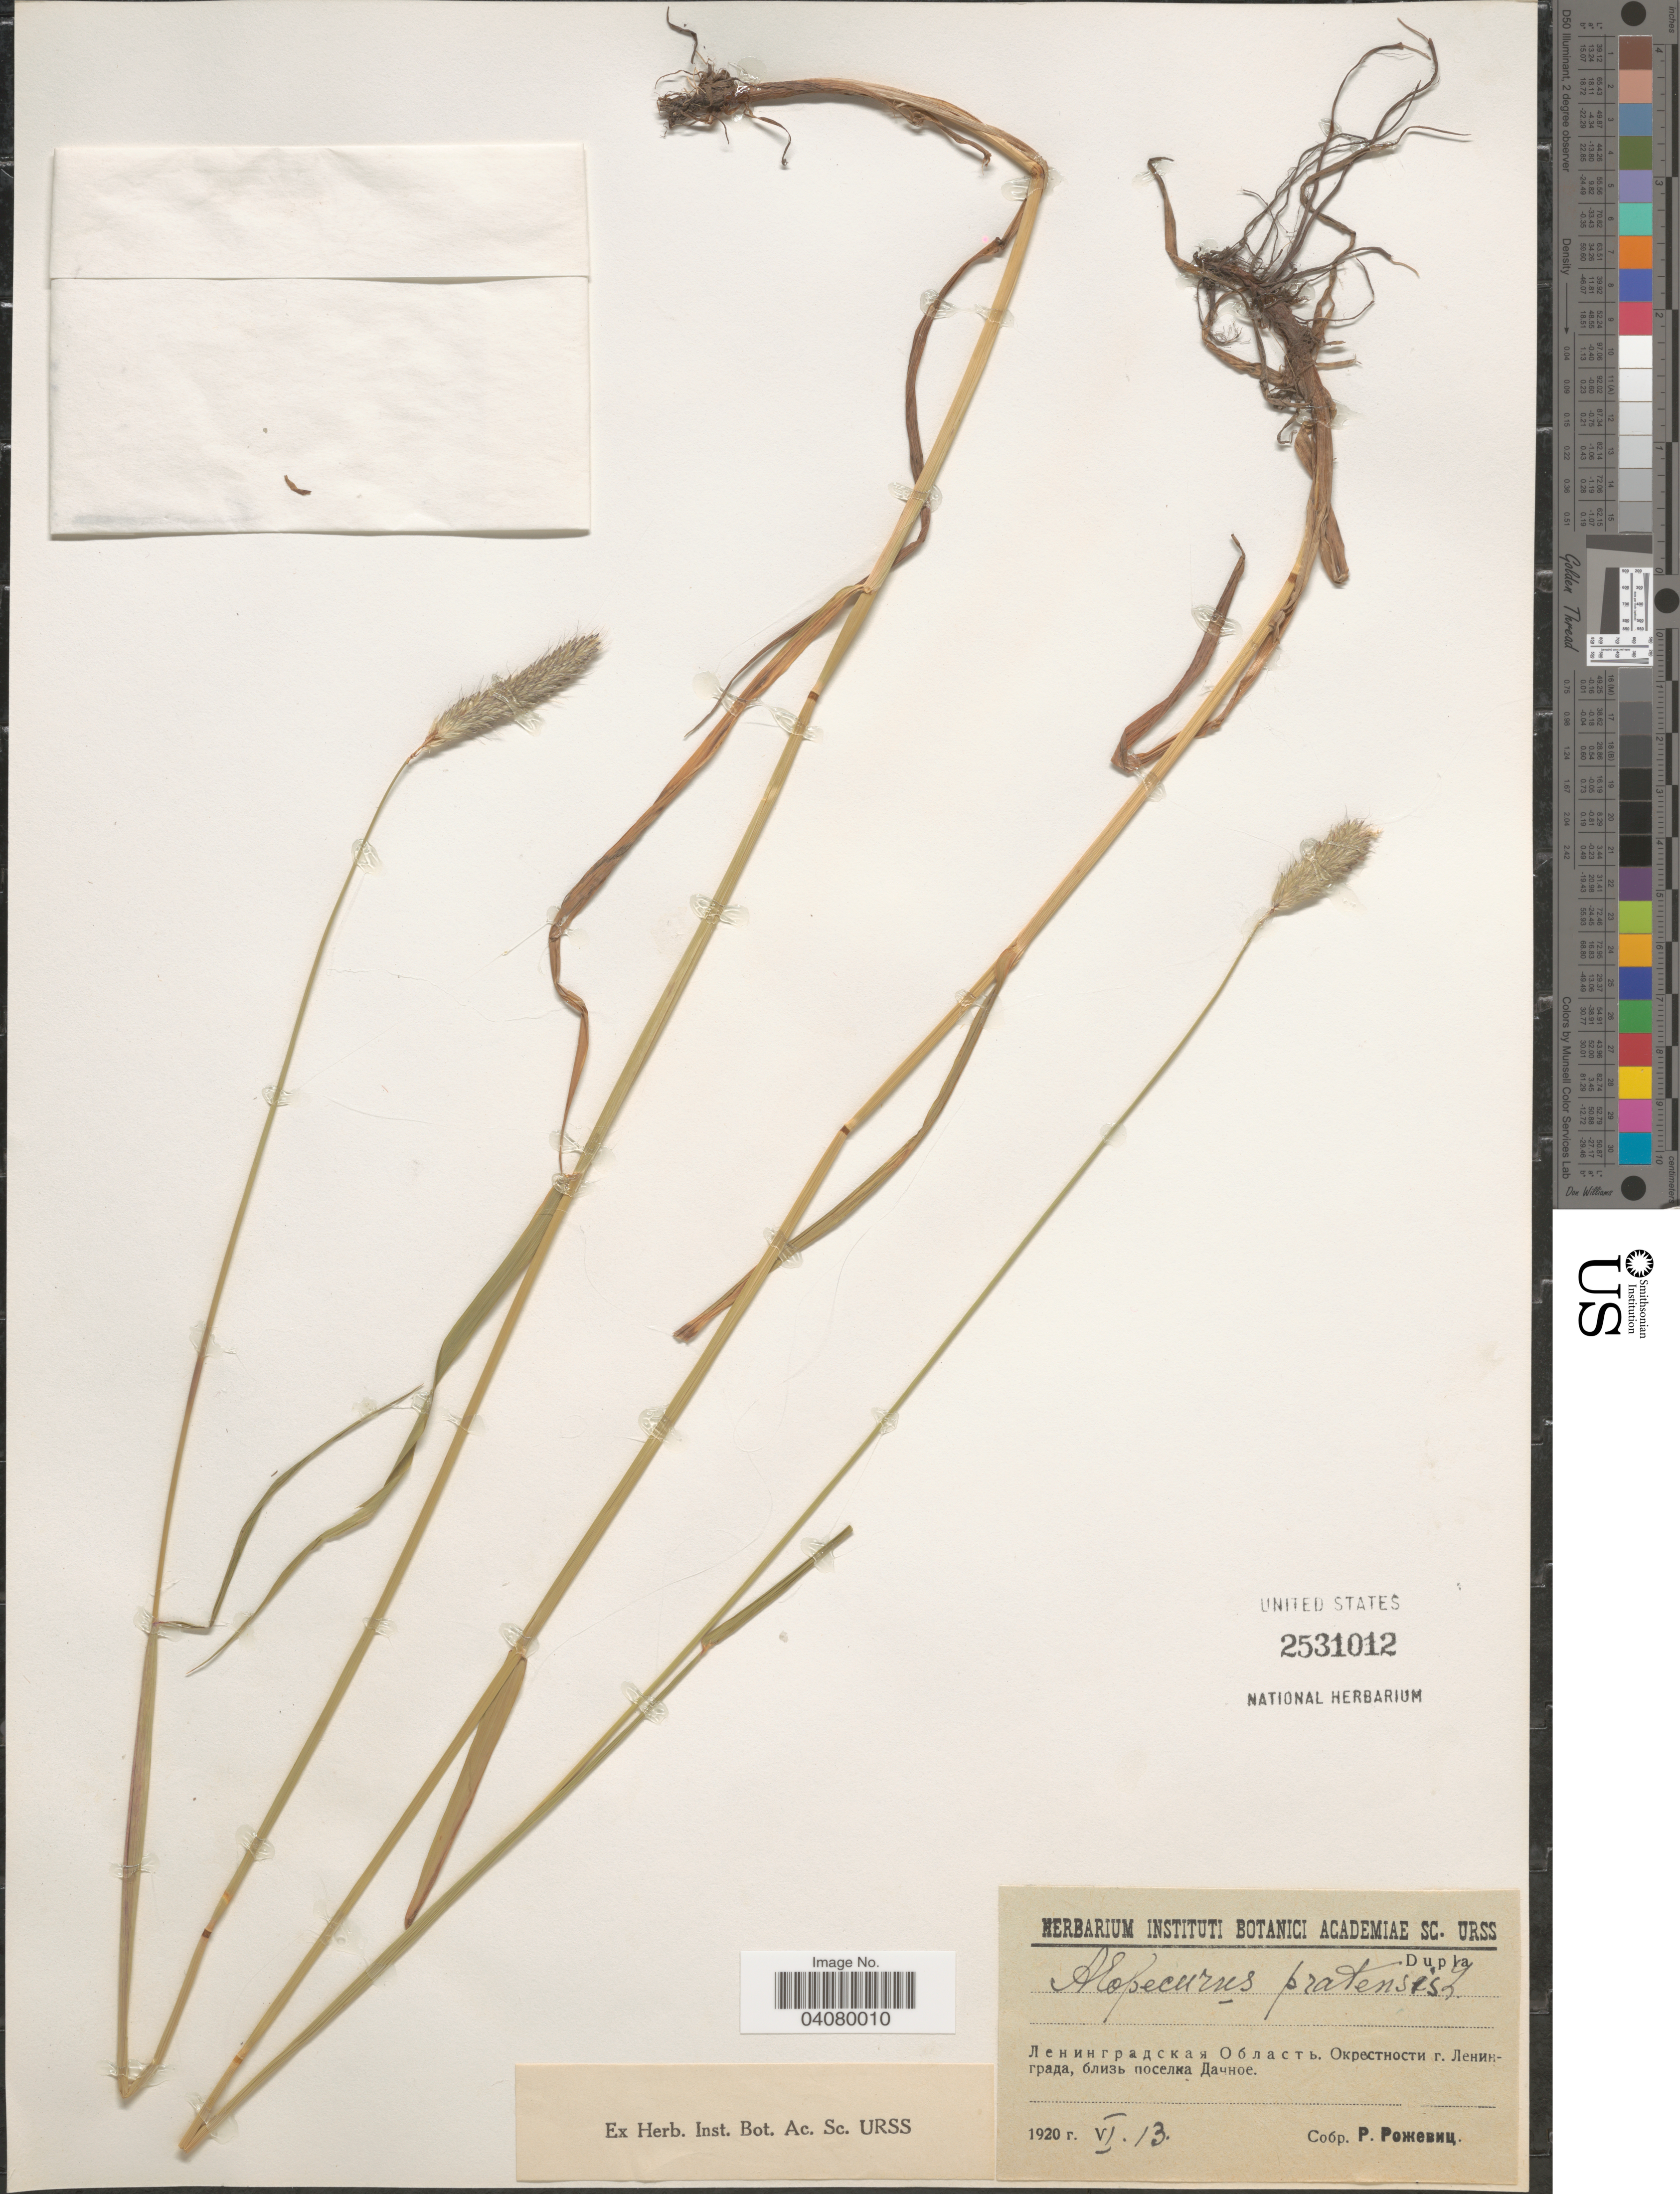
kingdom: Plantae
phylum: Tracheophyta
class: Liliopsida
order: Poales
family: Poaceae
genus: Alopecurus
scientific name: Alopecurus pratensis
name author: L.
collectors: R. Rozhevits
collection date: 1920-06-13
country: Russian Federation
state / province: Leningrad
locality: Vicinity of St. Petersburg, near village Dachnoye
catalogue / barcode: US 2531012